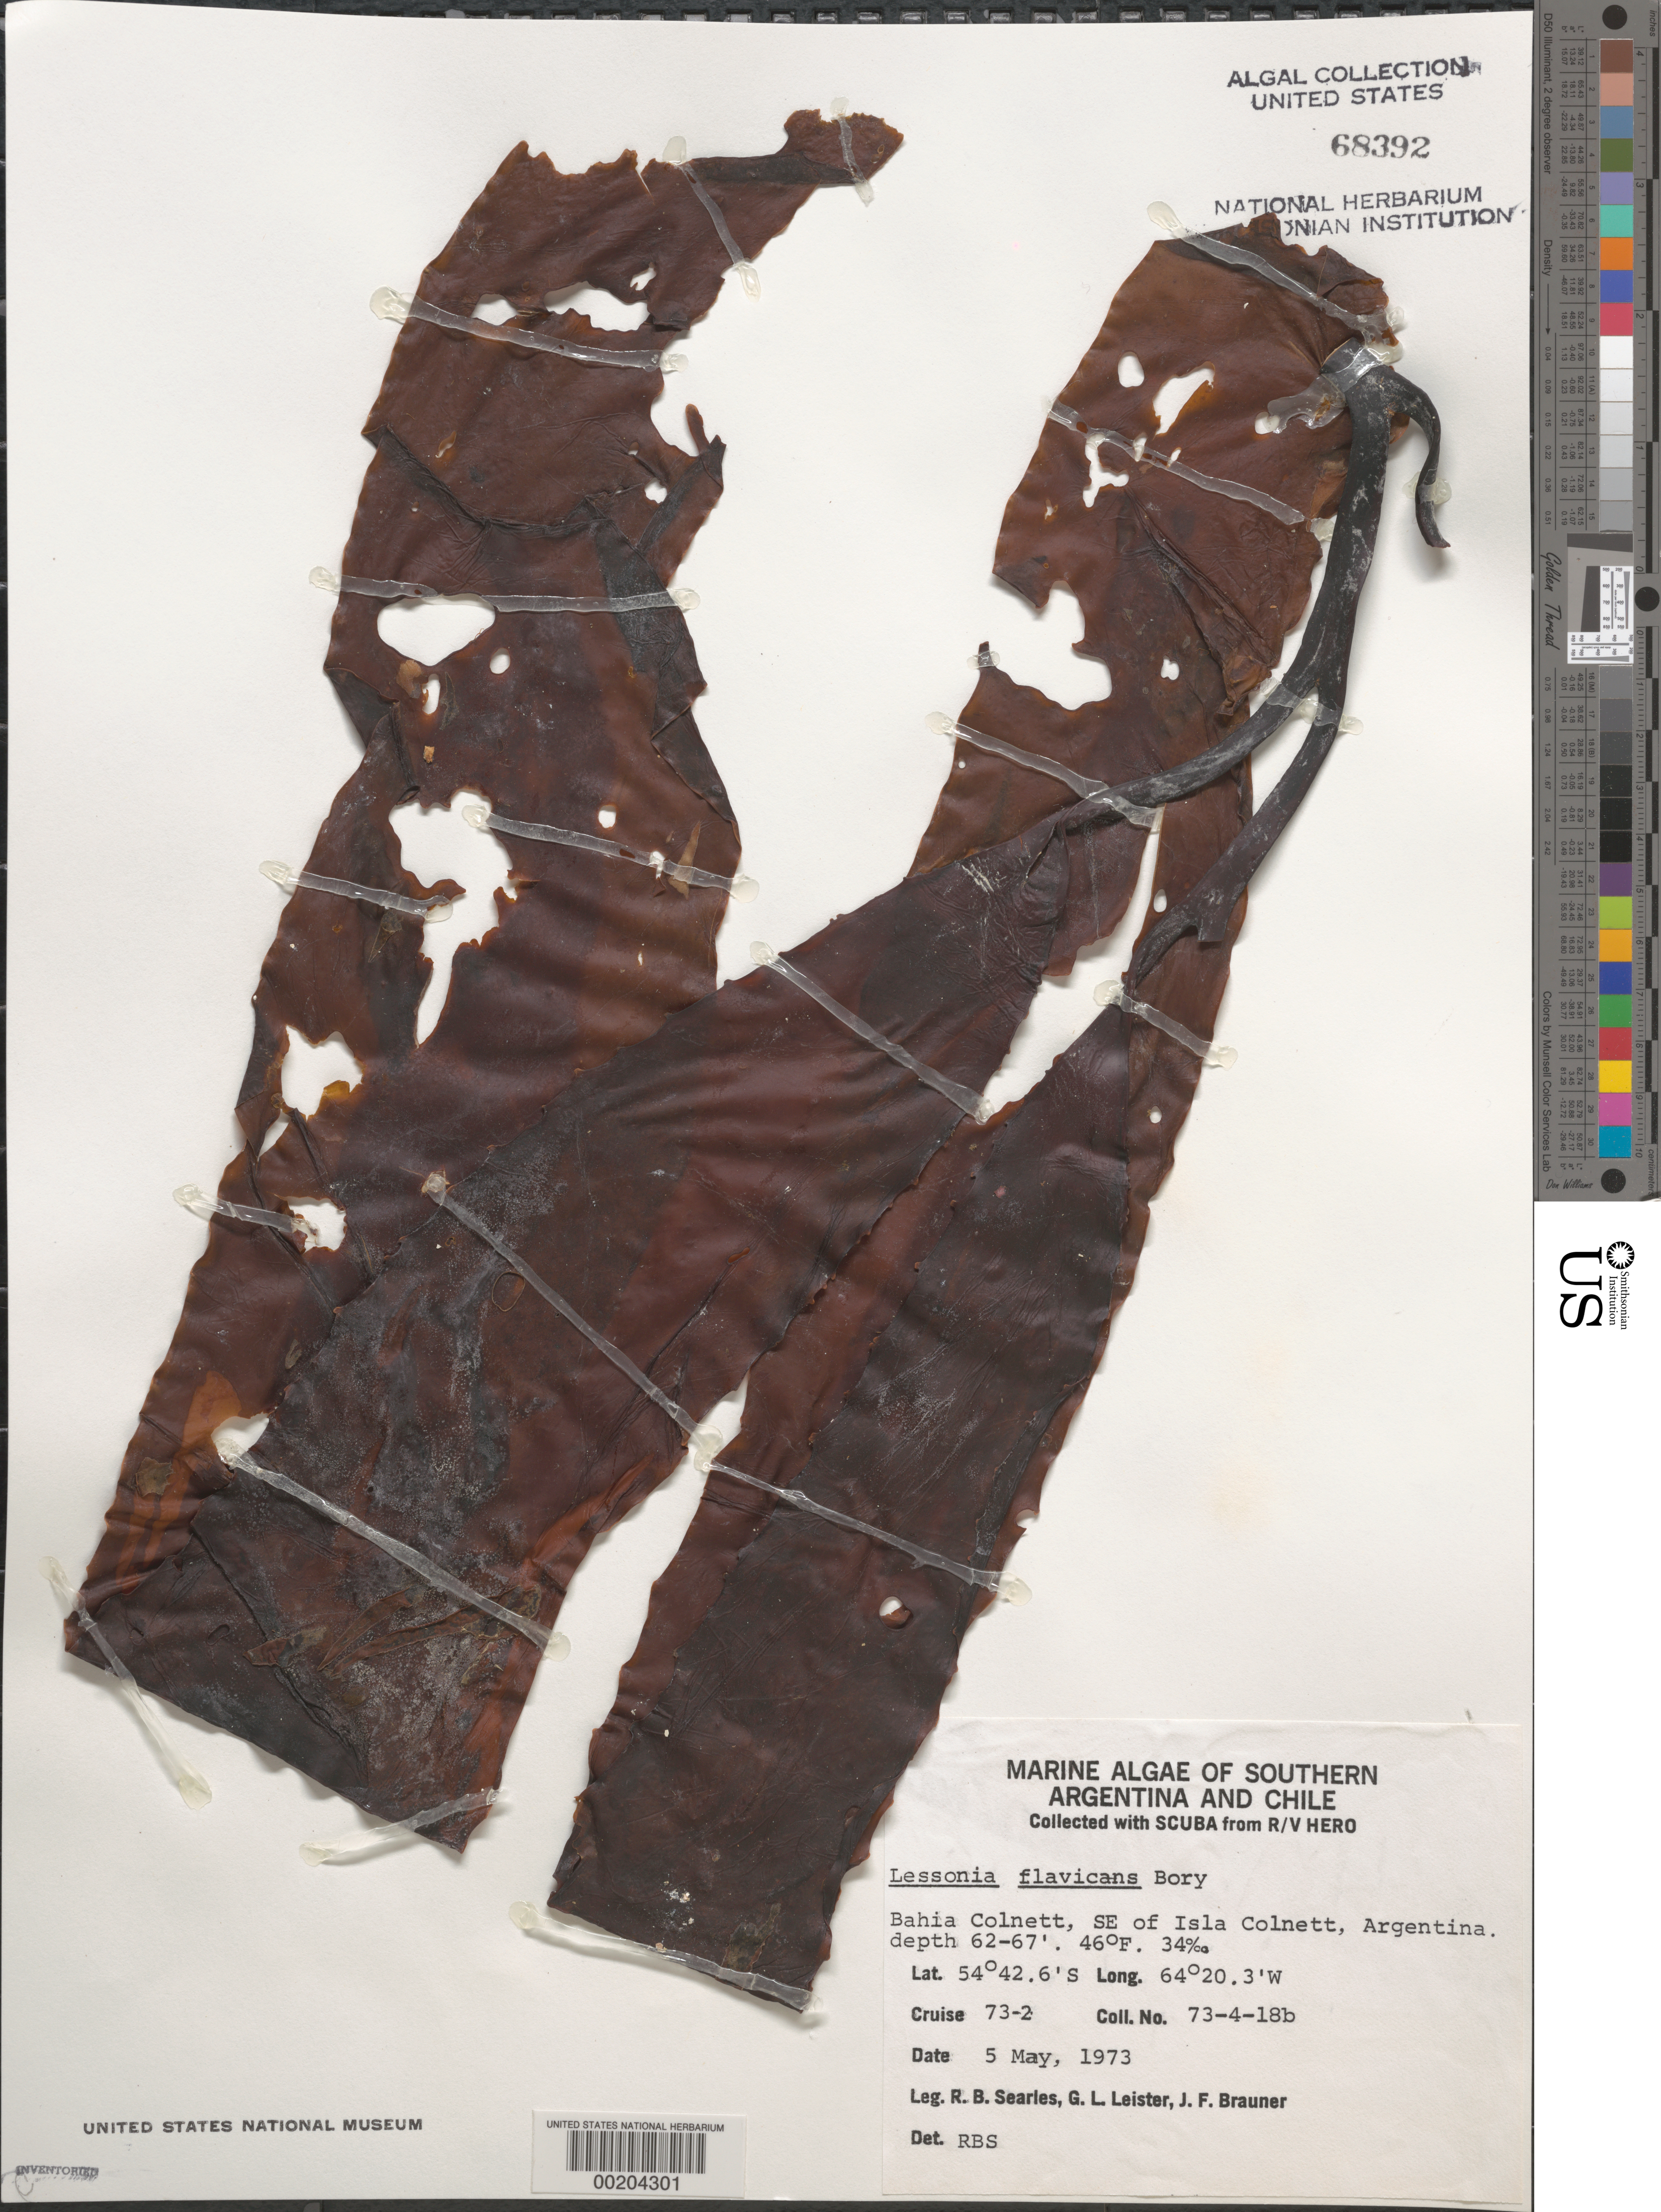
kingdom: Chromista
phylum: Ochrophyta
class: Phaeophyceae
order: Laminariales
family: Lessoniaceae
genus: Lessonia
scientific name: Lessonia flavicans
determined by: Searles, R. B.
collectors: R. Searles, G. Leister & J. F. Brauner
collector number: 73-4-18b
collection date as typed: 05 May 1973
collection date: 1973-05-05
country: Argentina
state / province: Tierra del Fuego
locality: Bahia Colnett, southeast of Isla Colnett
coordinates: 54 42.6'S, 64 20.3'W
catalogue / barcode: US 68392